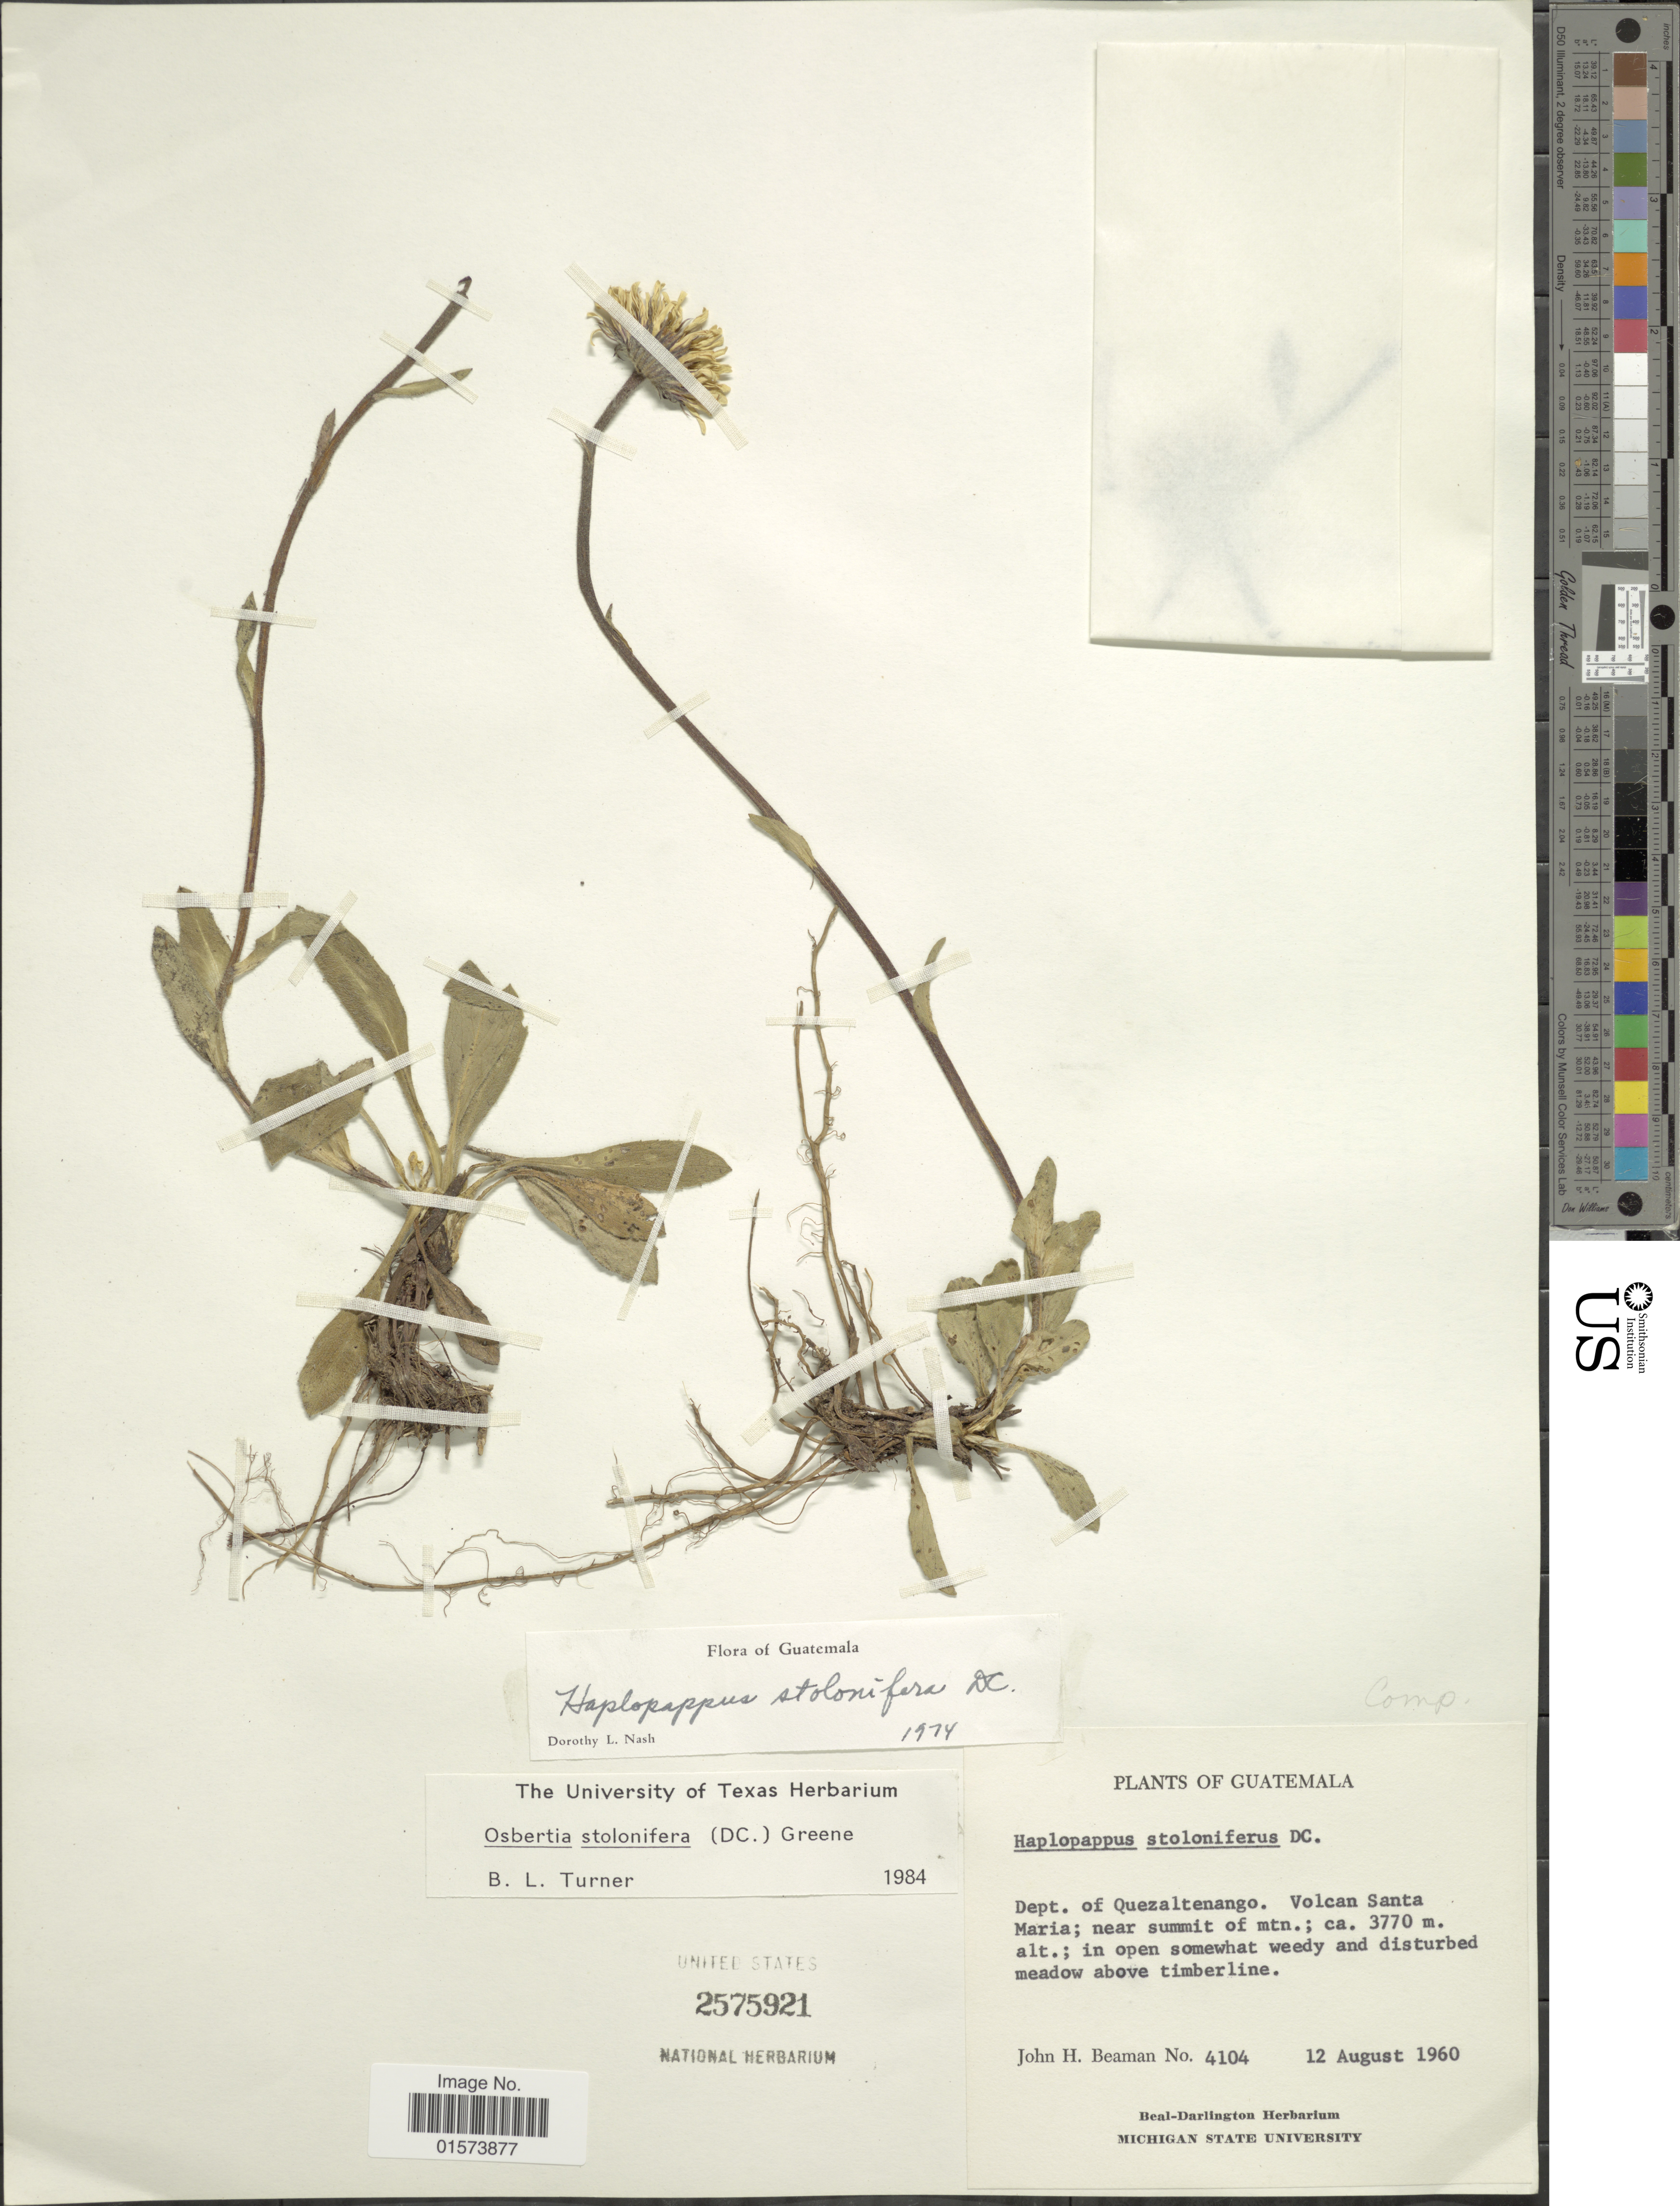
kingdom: Plantae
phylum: Tracheophyta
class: Magnoliopsida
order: Asterales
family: Asteraceae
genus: Osbertia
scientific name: Osbertia stolonifera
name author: (DC.) Greene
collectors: J. H. Beaman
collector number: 4104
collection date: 1960-08-12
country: Guatemala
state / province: Quetzaltenango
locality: Volcan Santa Maria; near summit of mtn.; in open somewhat weedy and disturned meadow above timberline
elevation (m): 3770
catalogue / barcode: US 2575921